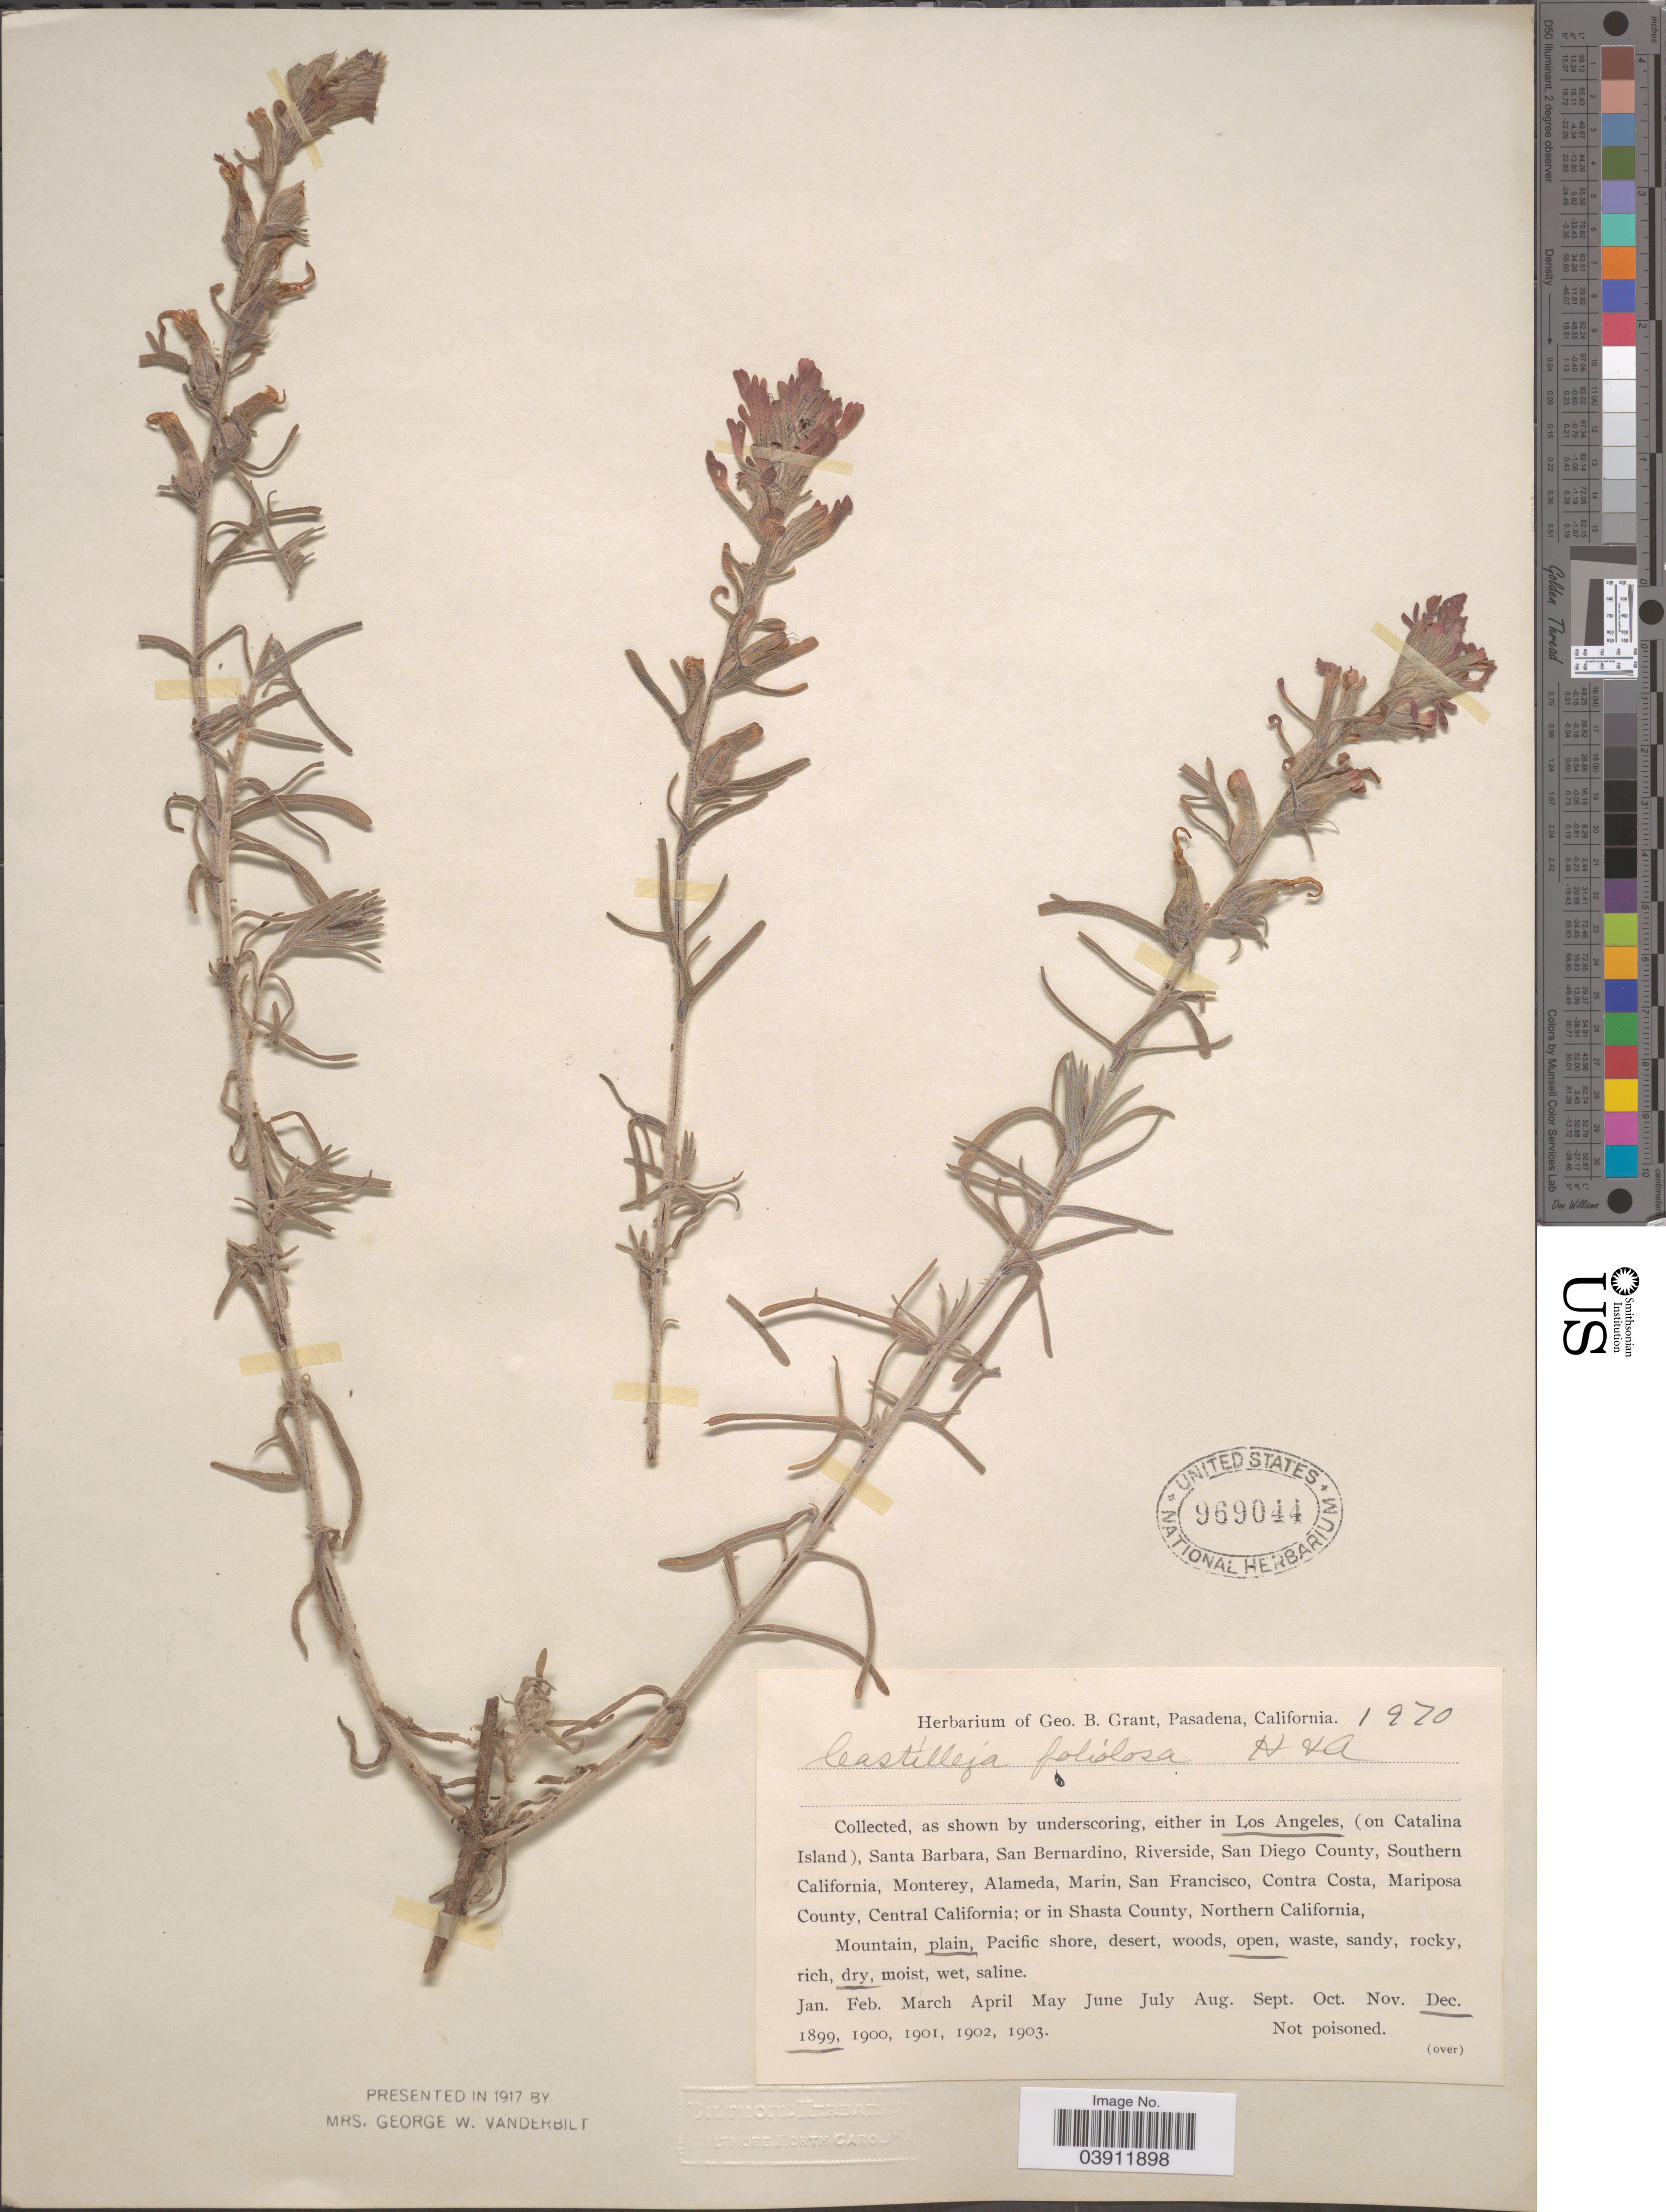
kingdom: Plantae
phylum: Tracheophyta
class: Magnoliopsida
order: Lamiales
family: Orobanchaceae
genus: Castilleja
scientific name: Castilleja foliolosa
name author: Hook. f.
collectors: ex herb. Geo. B. Grant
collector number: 1970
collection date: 1899-12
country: United States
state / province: California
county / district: Los Angeles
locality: Los Angeles.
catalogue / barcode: US 969044